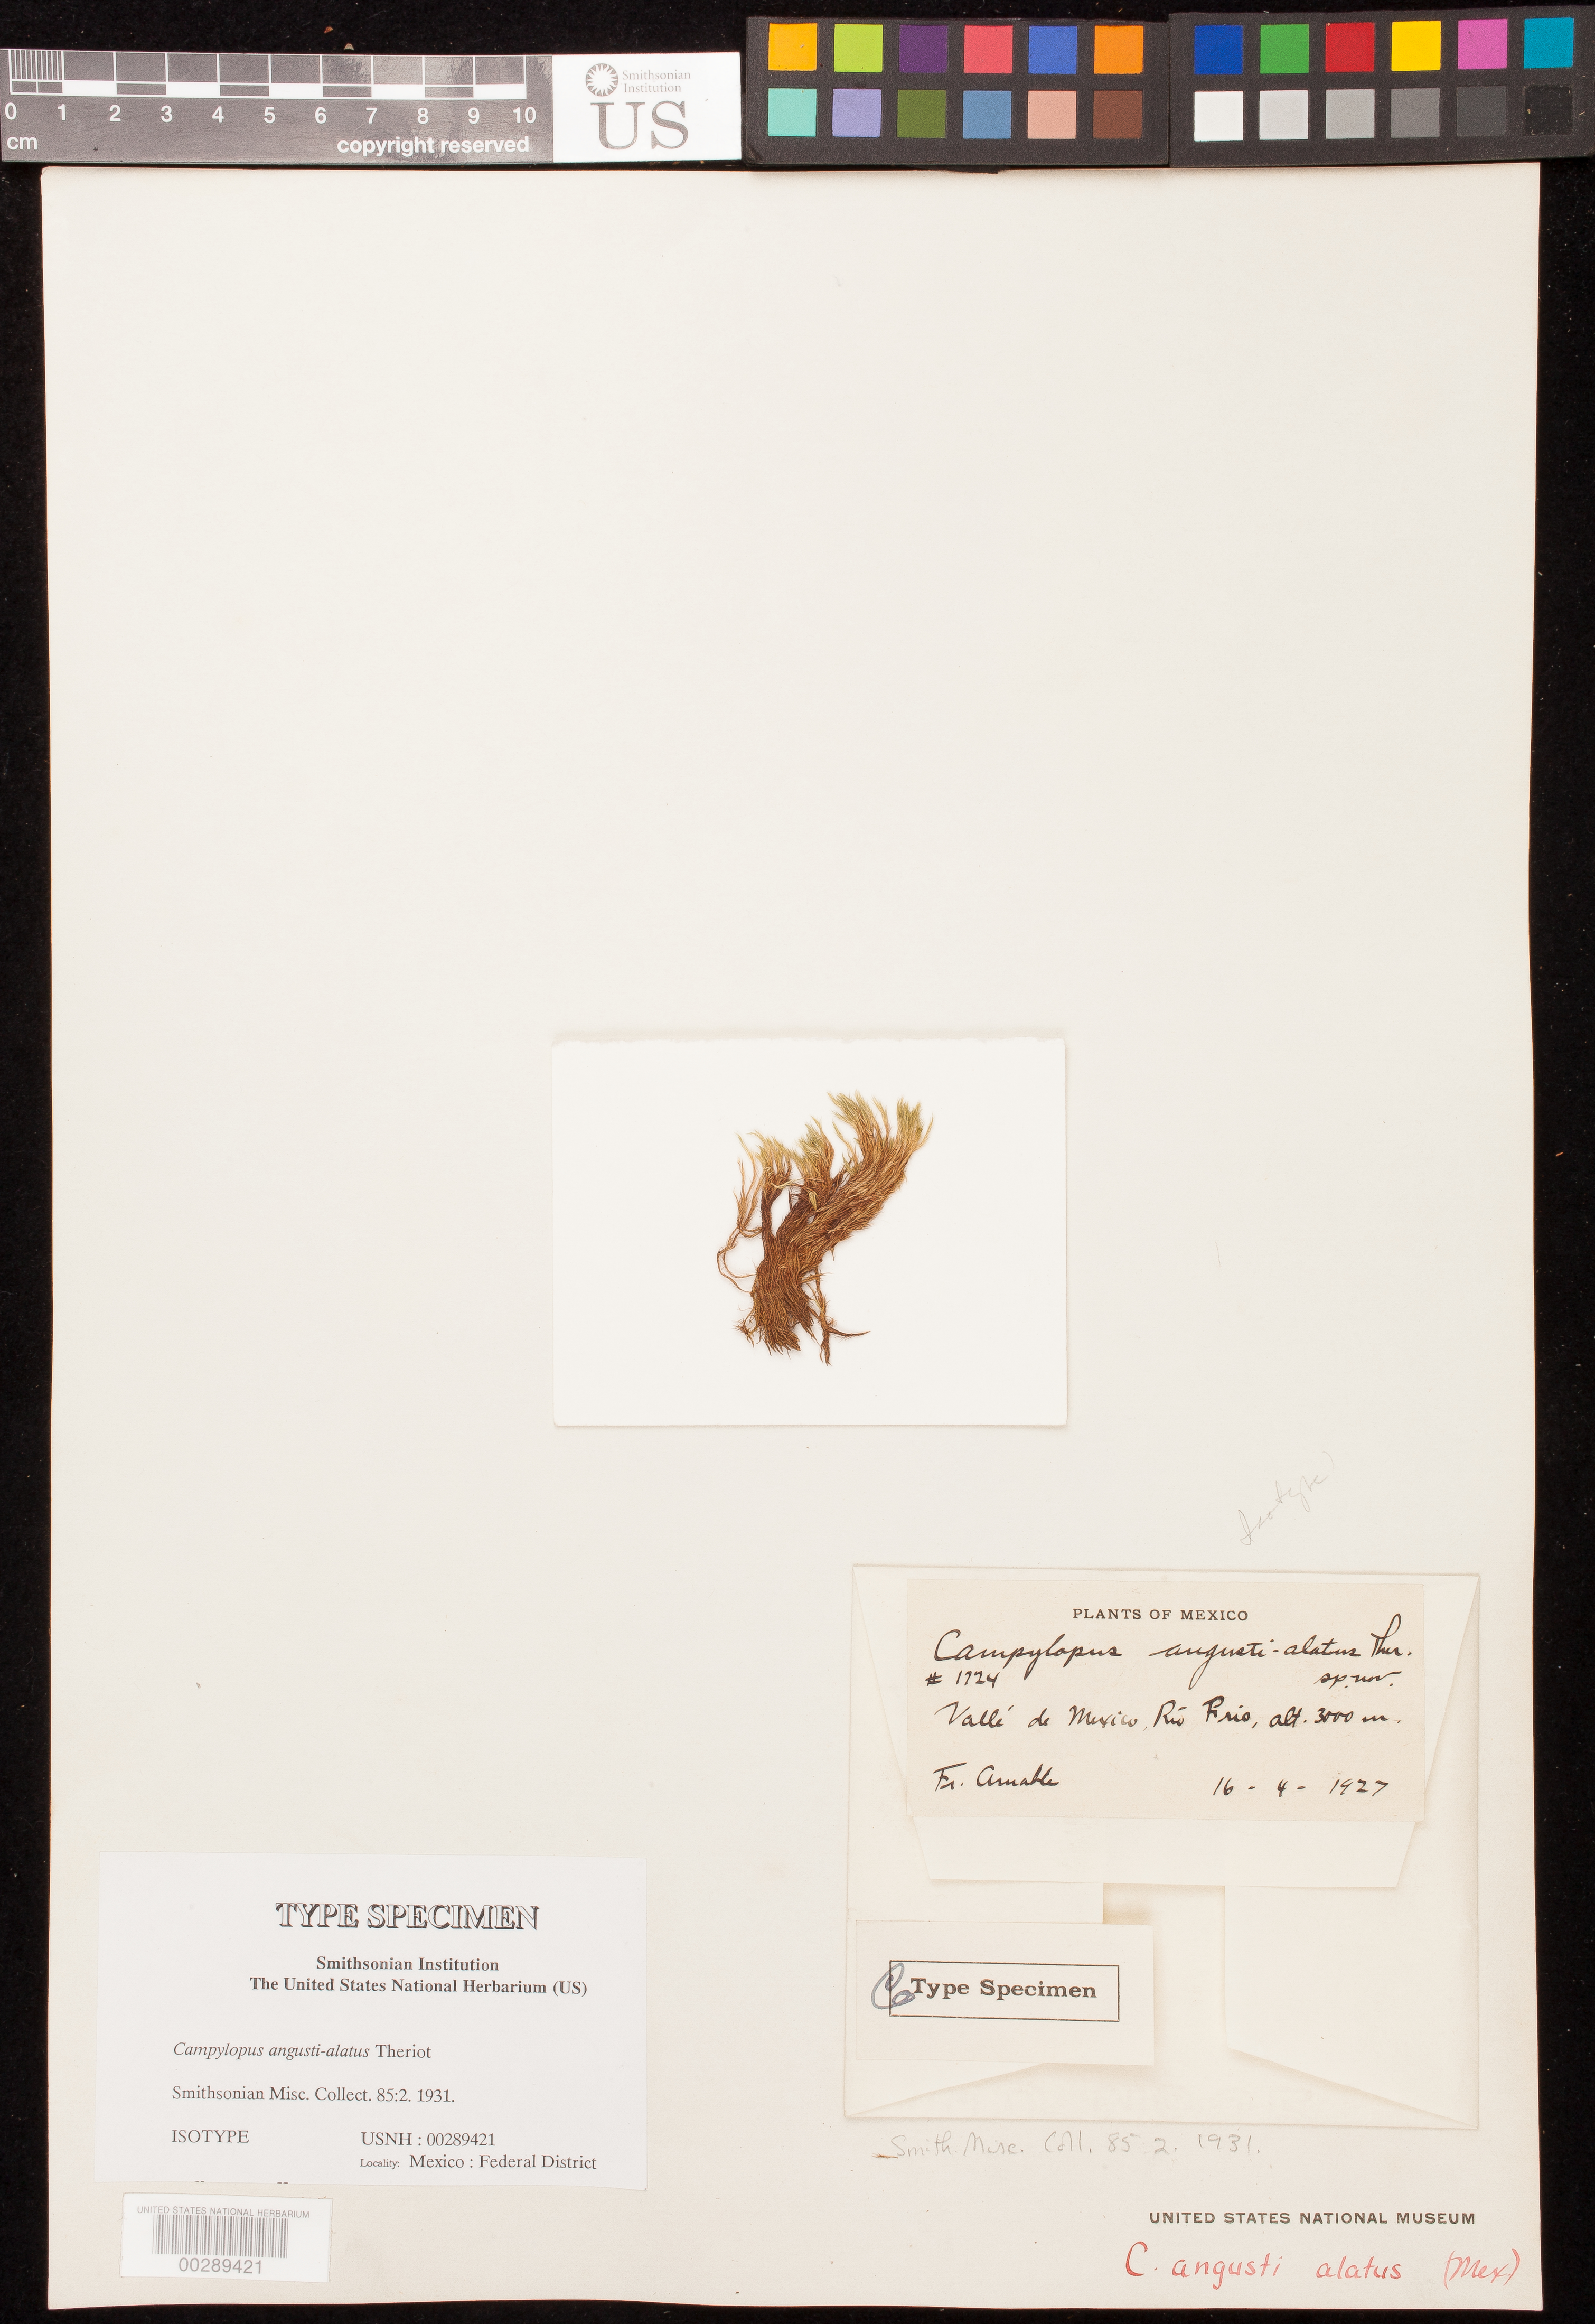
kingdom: Plantae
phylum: Bryophyta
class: Bryopsida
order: Dicranales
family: Leucobryaceae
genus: Campylopus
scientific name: Campylopus angusti-alatus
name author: Thér.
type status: Isotype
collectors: B. Amable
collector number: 1724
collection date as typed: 16 Apr 1927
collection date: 1927-04-16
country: Mexico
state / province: Distrito Federal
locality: Valle de Mexico, Rio Frio.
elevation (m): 3000